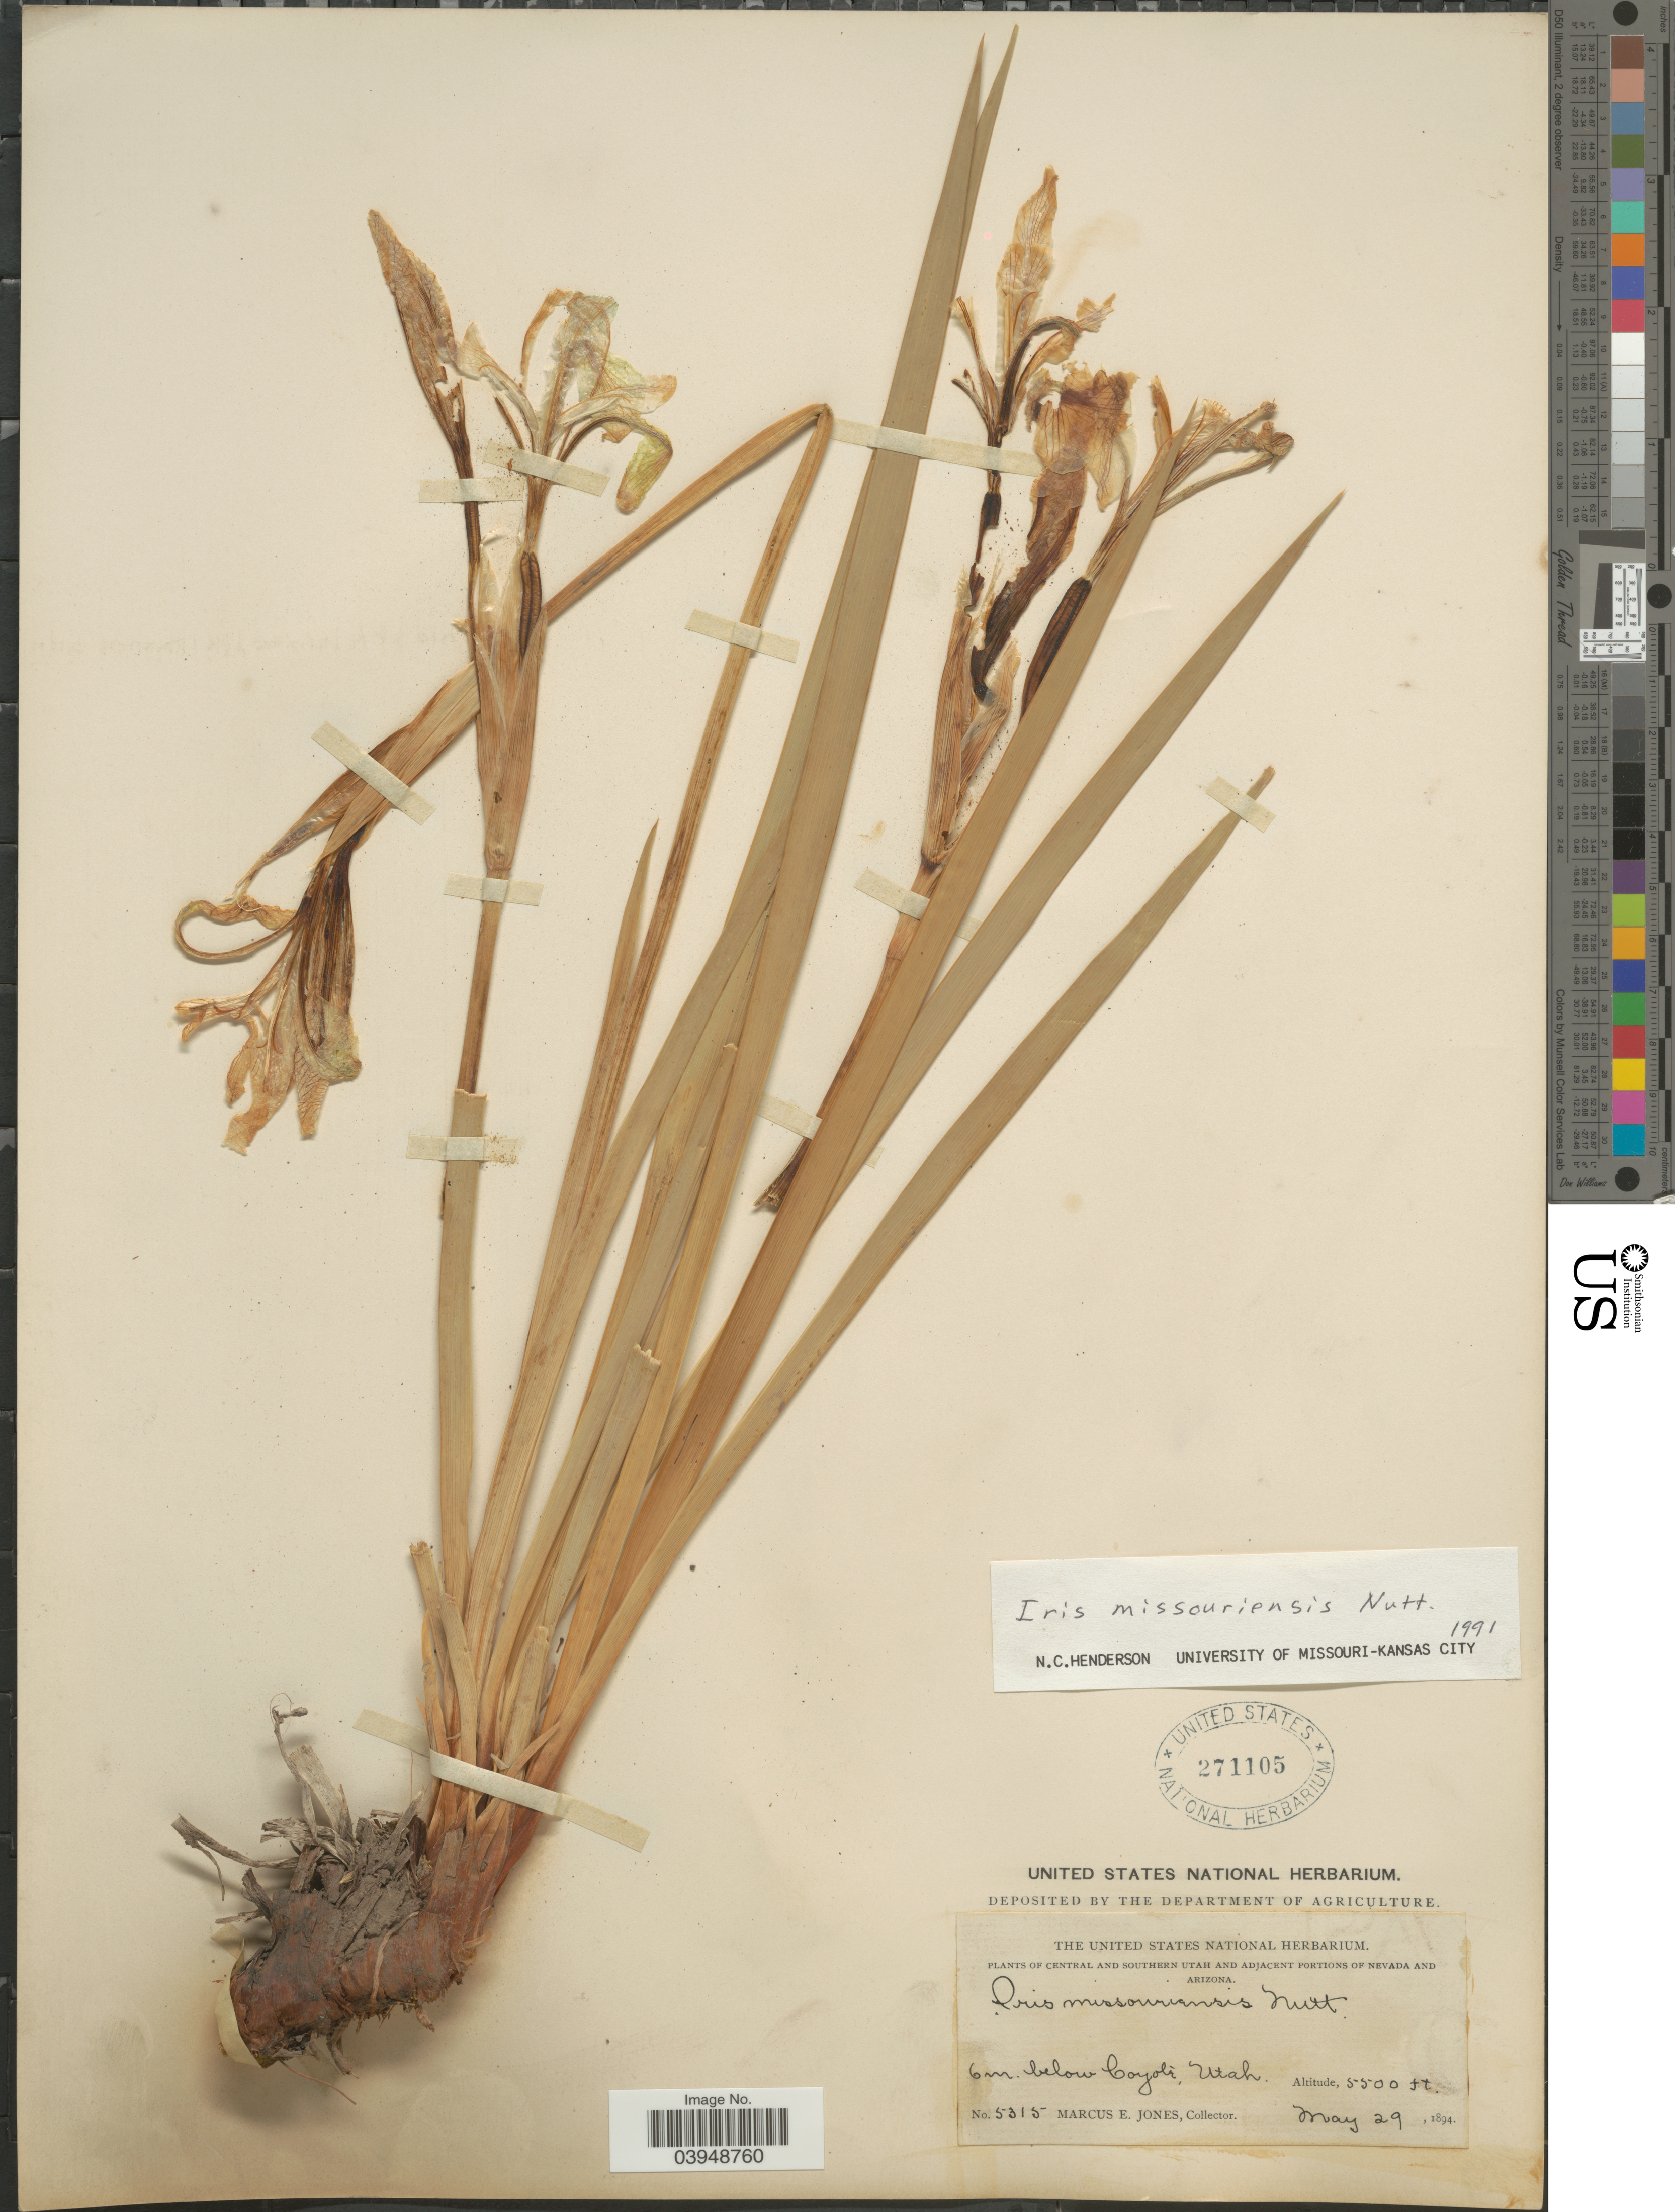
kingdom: Plantae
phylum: Tracheophyta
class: Liliopsida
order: Asparagales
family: Iridaceae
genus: Iris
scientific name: Iris missouriensis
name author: Nutt.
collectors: M. E. Jones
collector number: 5315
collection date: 1894-05-29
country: United States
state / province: Utah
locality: Central and Southern Utah. 6 m. below Coyote.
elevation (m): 1676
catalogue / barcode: US 271105